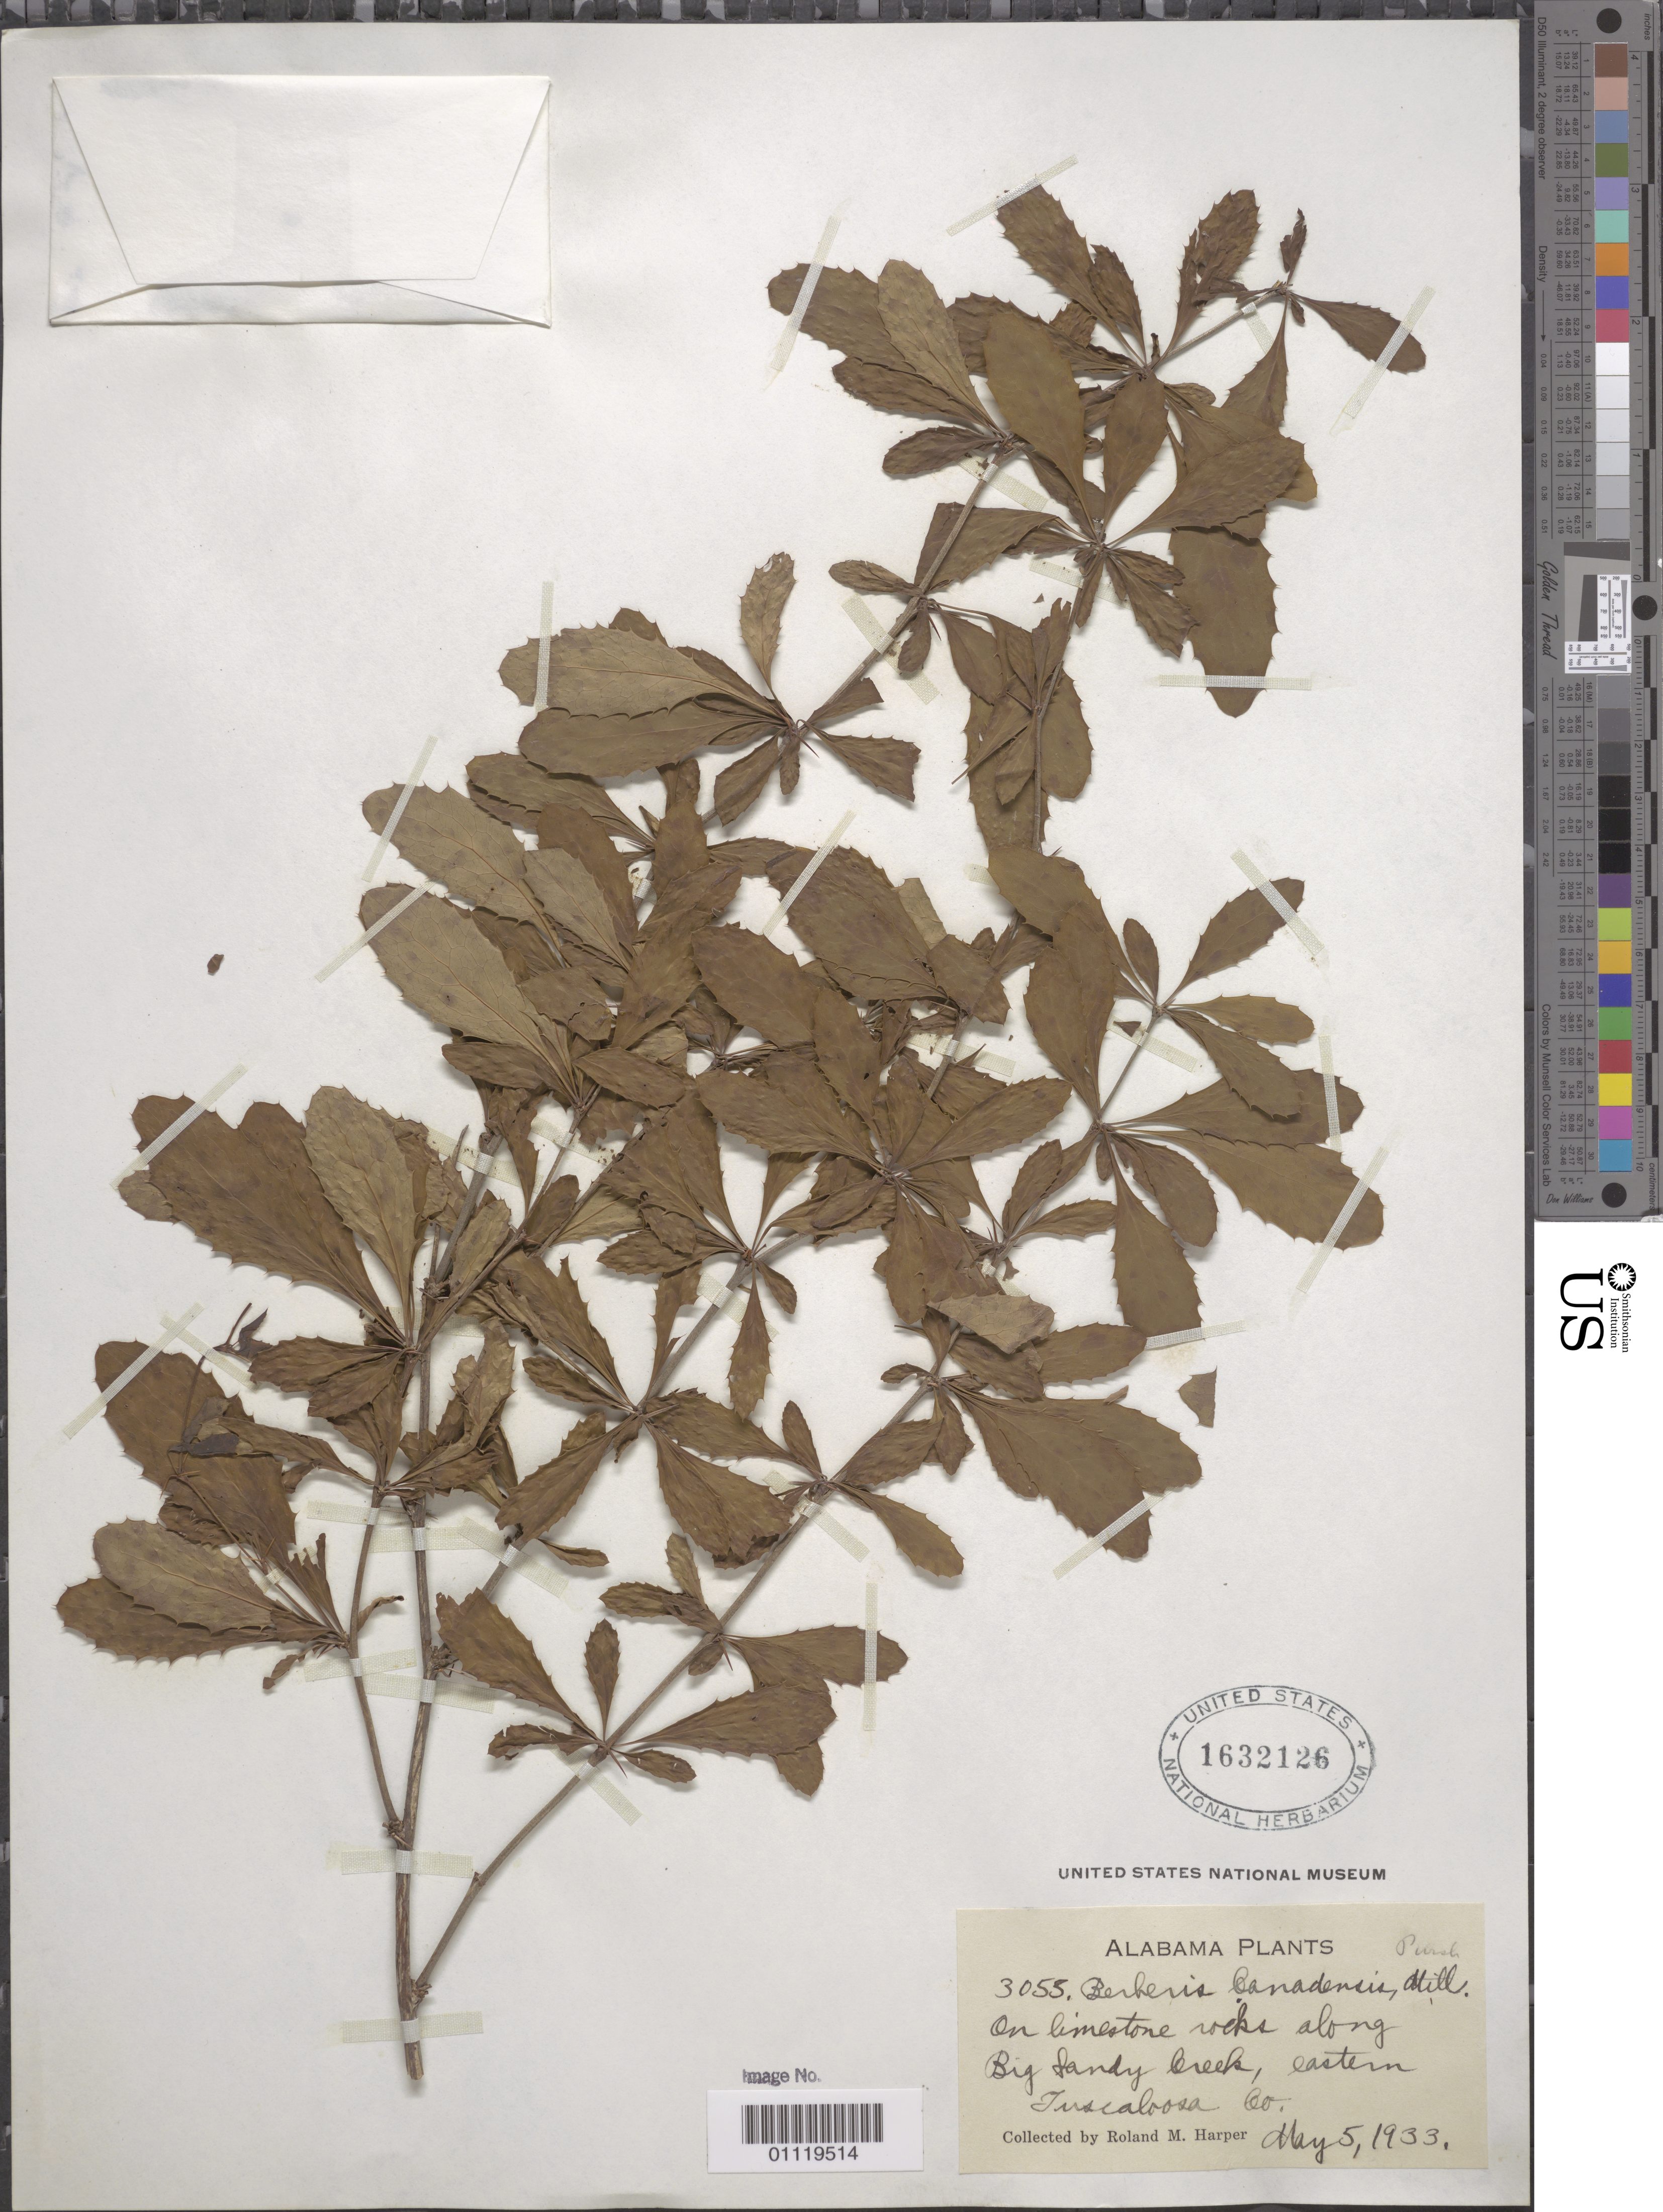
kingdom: Plantae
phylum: Tracheophyta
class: Magnoliopsida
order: Ranunculales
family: Berberidaceae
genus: Berberis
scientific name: Berberis canadensis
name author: Mill.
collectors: H. A. Allard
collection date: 1933-05-05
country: United States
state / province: Alabama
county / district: Tuscaloosa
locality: eastern Tuscaloosa city, along Big Sandy Creek, on limestone rocks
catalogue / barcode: US 1632126